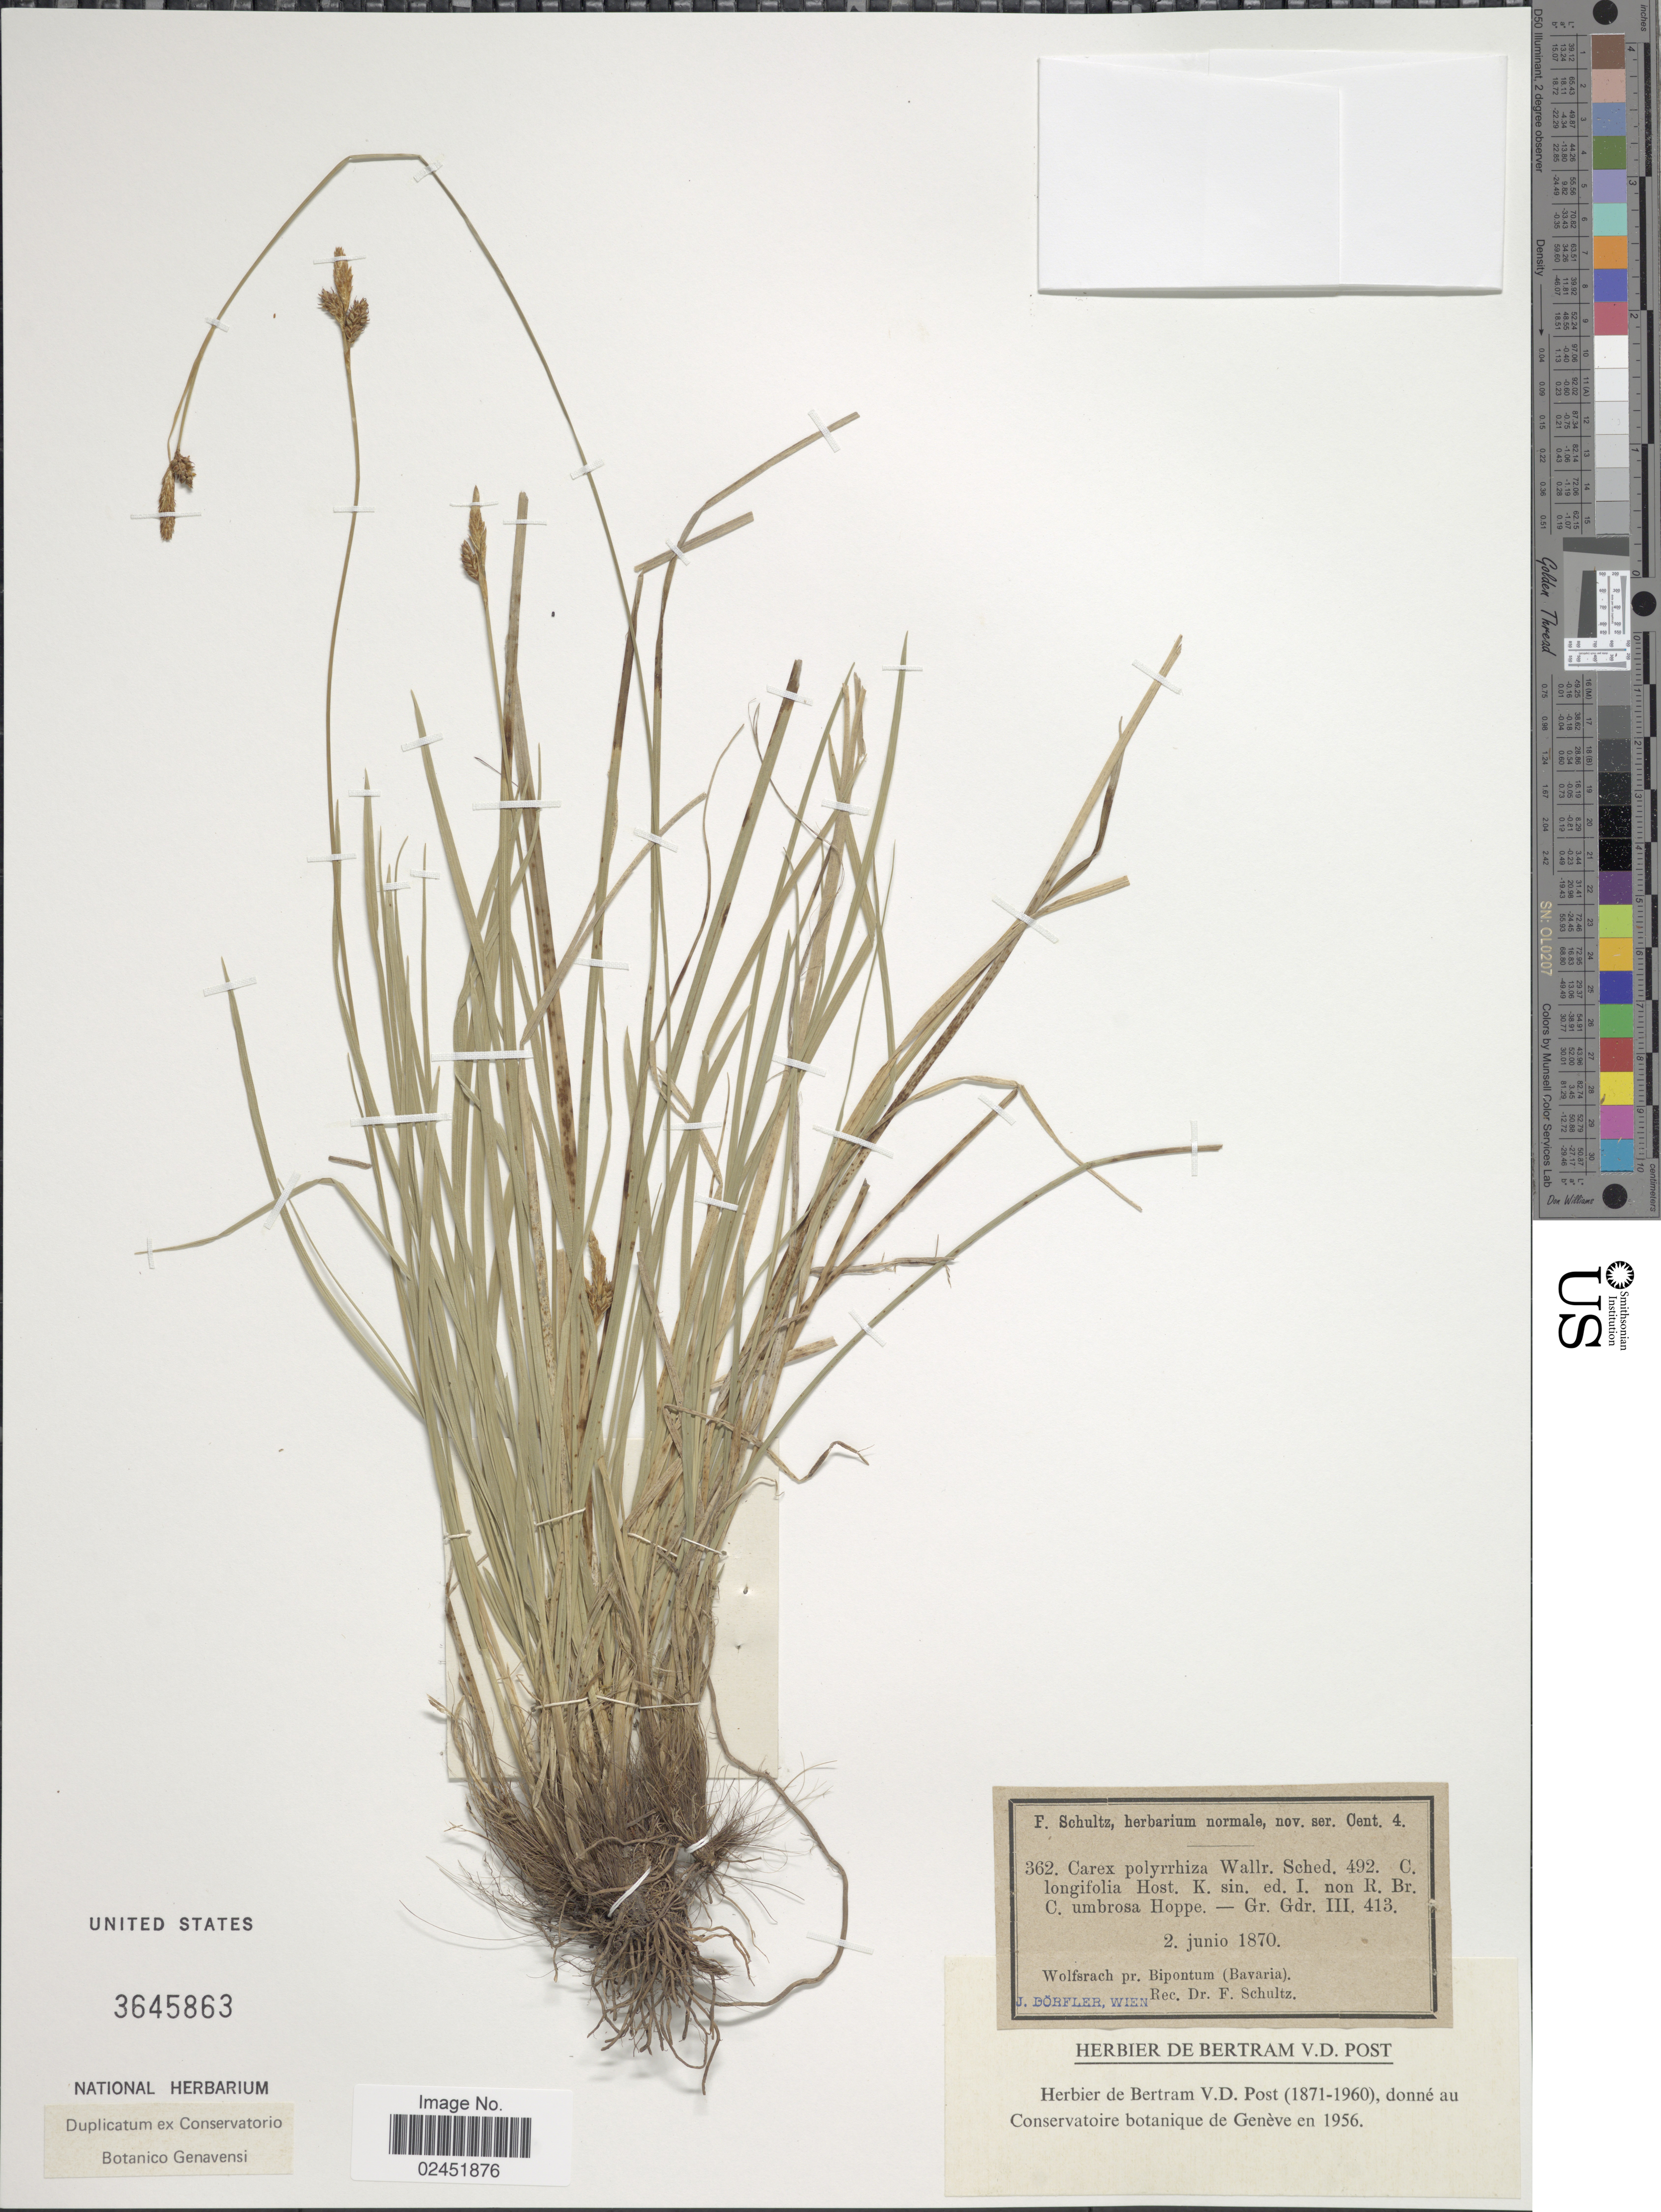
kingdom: Plantae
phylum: Tracheophyta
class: Liliopsida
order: Poales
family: Cyperaceae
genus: Carex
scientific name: Carex umbrosa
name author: Host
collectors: F. Schultz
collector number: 362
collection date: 1870-06-02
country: Germany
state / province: Bayern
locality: Wolfsrach pr. bipontum (Bavaria)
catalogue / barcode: US 3645863